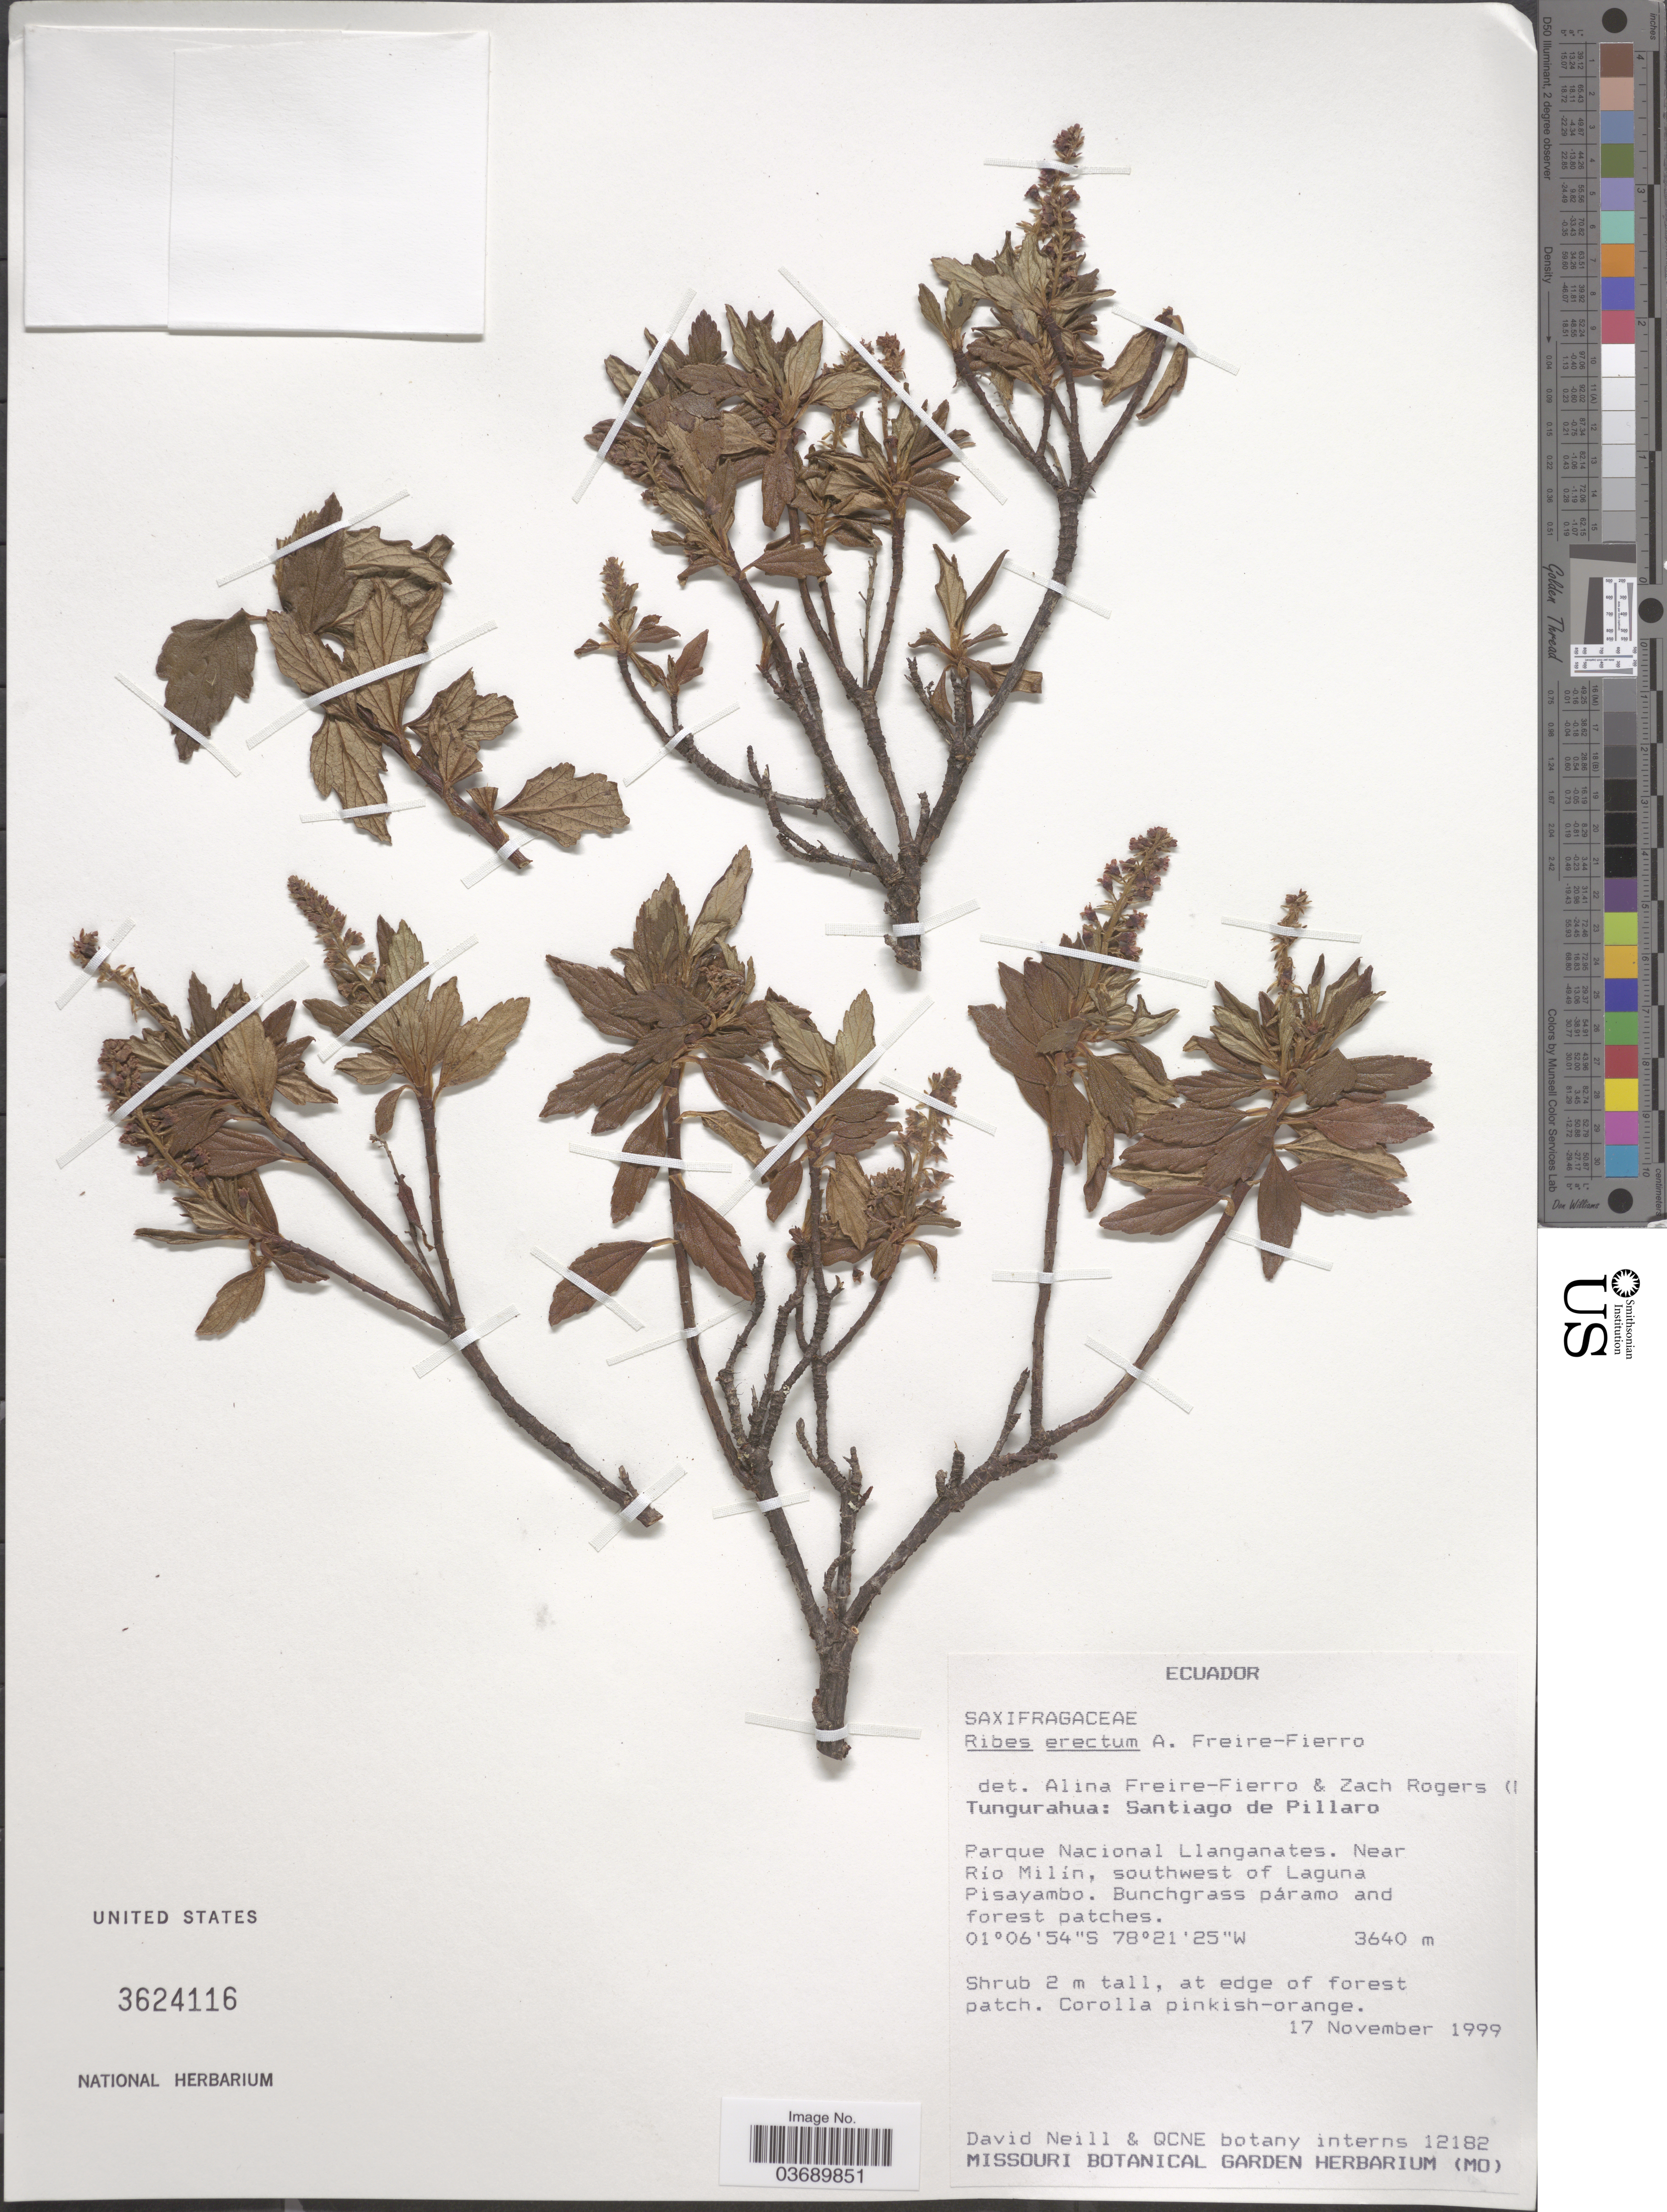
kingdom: Plantae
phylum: Tracheophyta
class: Magnoliopsida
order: Saxifragales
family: Grossulariaceae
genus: Ribes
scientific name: Ribes erectum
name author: Freire-Fierro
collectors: D. Neill & QCNE botany interns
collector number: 12182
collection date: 1999-11-17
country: Ecuador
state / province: Tungurahua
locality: Santiago de Pillaro. Parque Nacional Llanganates. Near Río Milín, southwest of Laguna Pisayambo.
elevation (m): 3640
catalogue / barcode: US 3624116